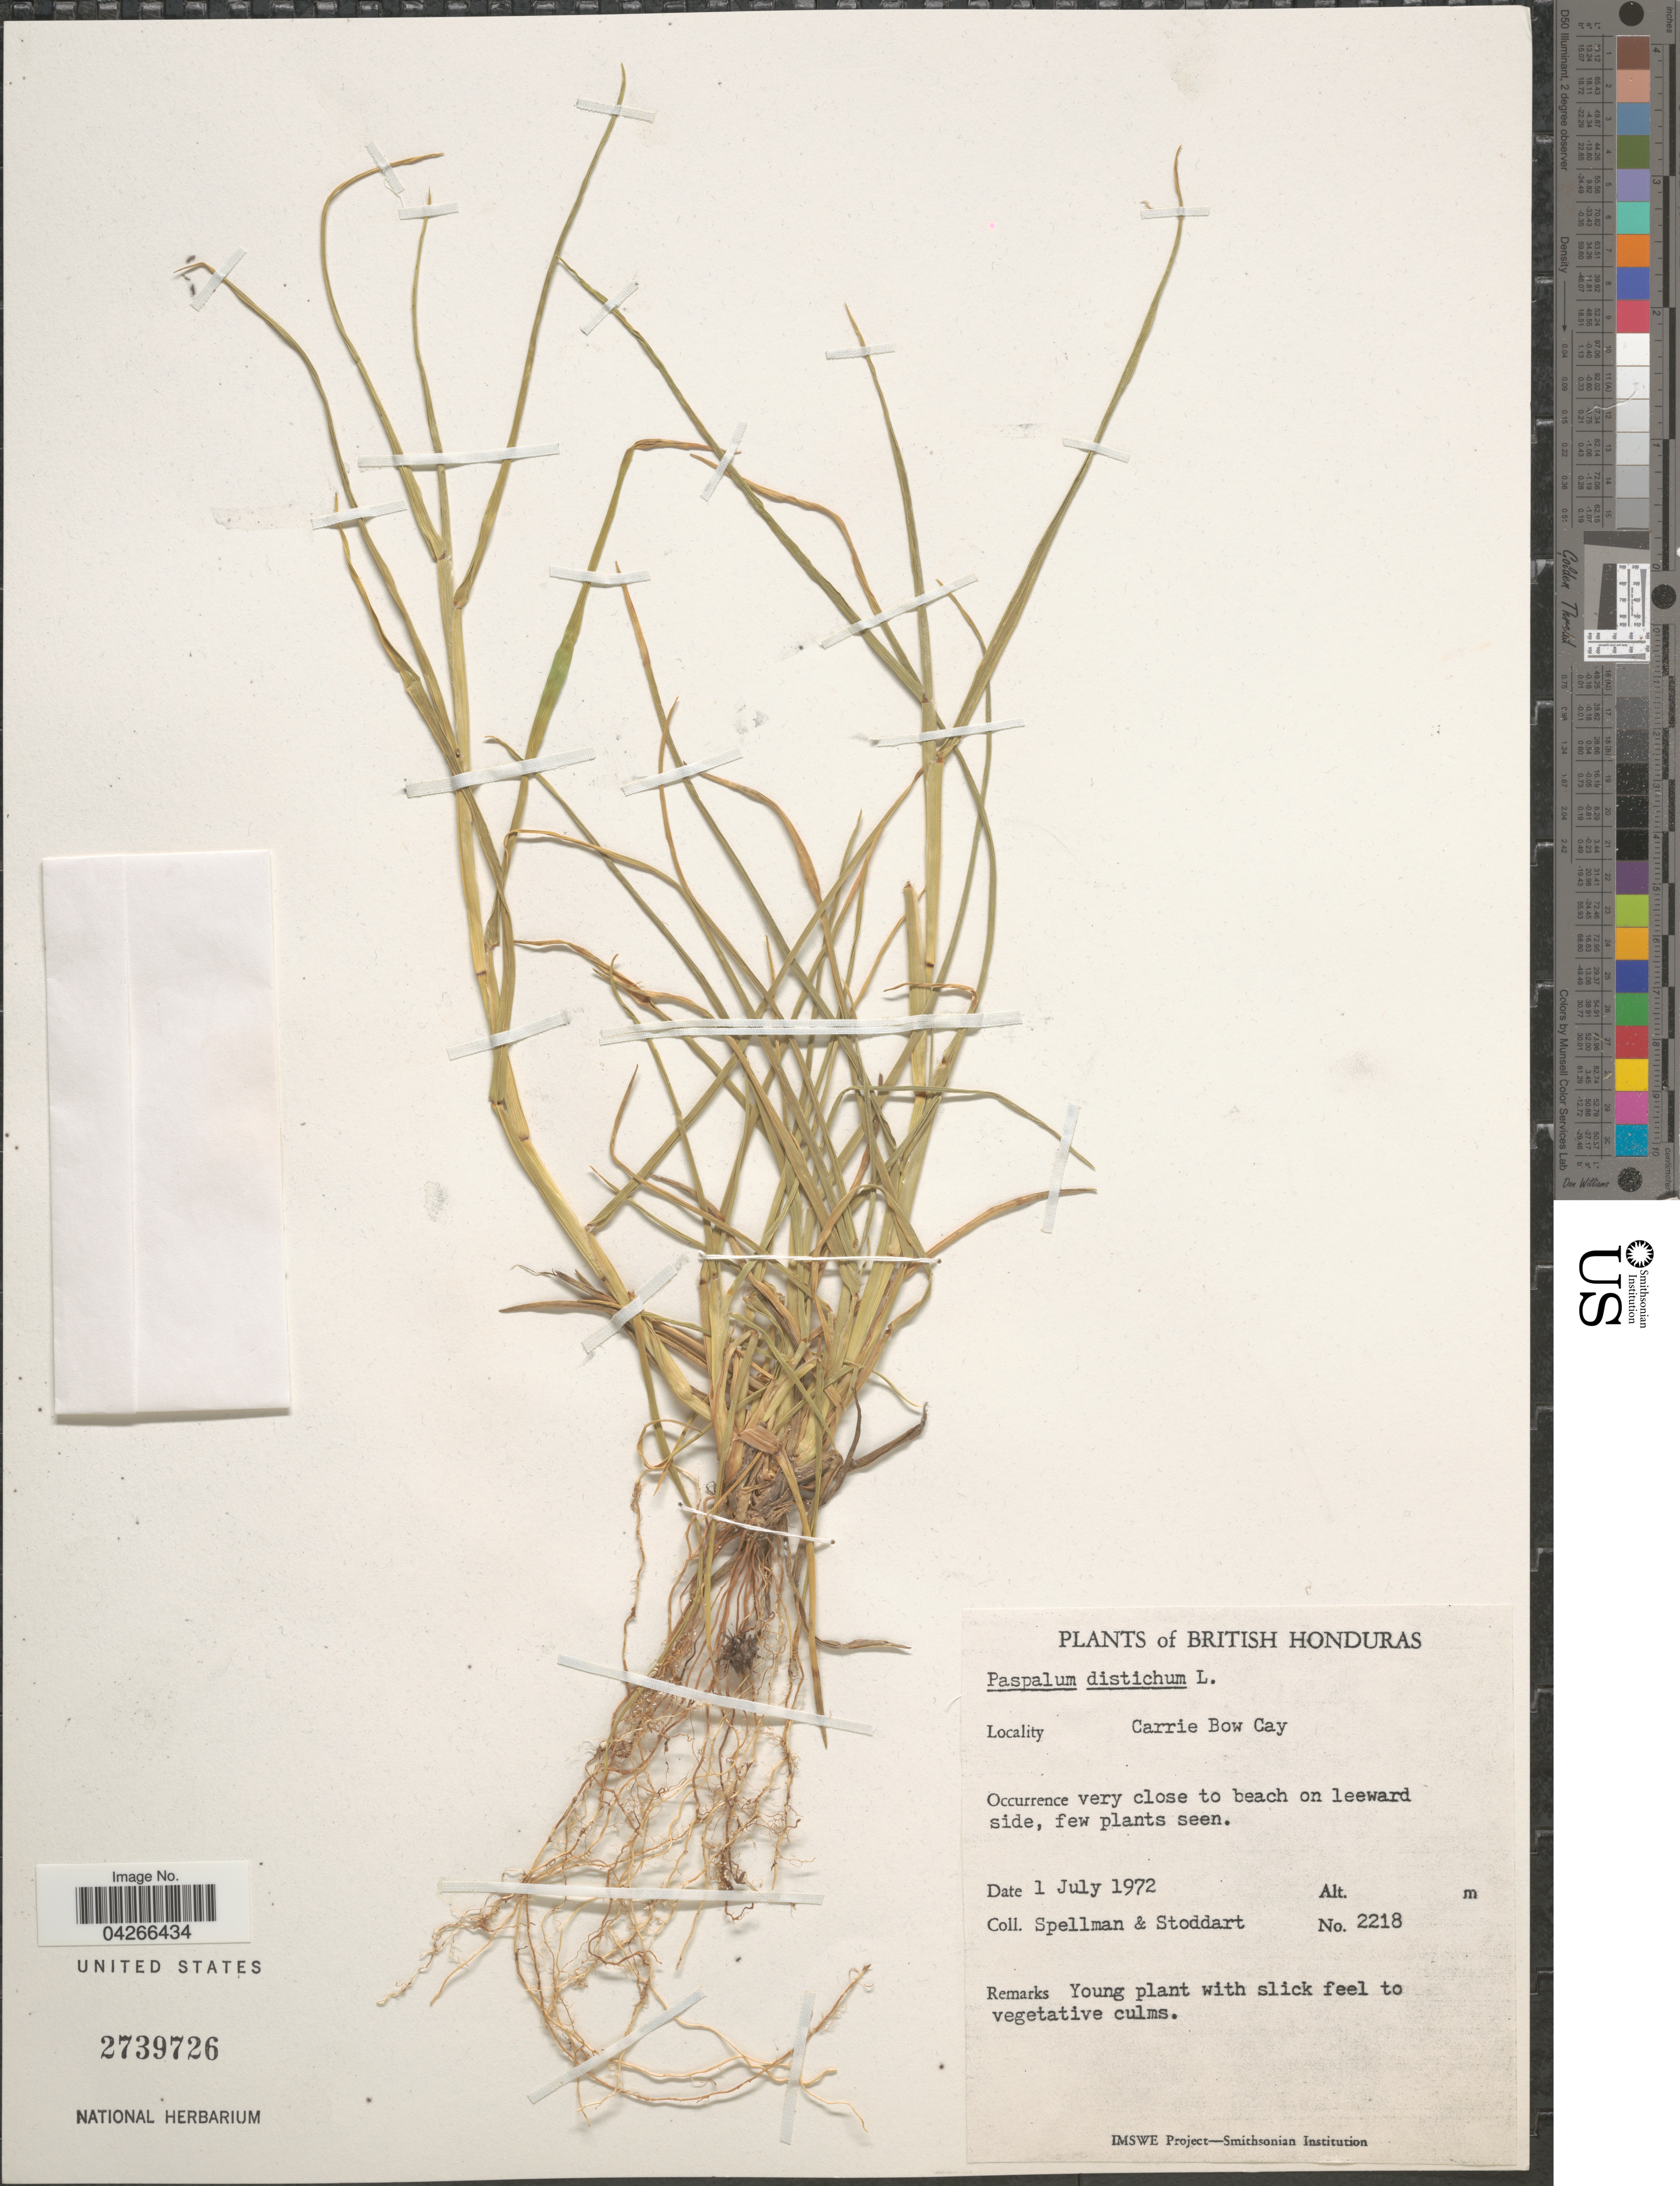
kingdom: Plantae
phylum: Tracheophyta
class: Liliopsida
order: Poales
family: Poaceae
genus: Paspalum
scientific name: Paspalum distichum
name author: L.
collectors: Spellman, -- & -. Stoddart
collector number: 2218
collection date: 1972-07-01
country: Belize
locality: British Honduras. Carrie Bow Cay. Very close to hatch on leeward side.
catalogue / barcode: US 2739726